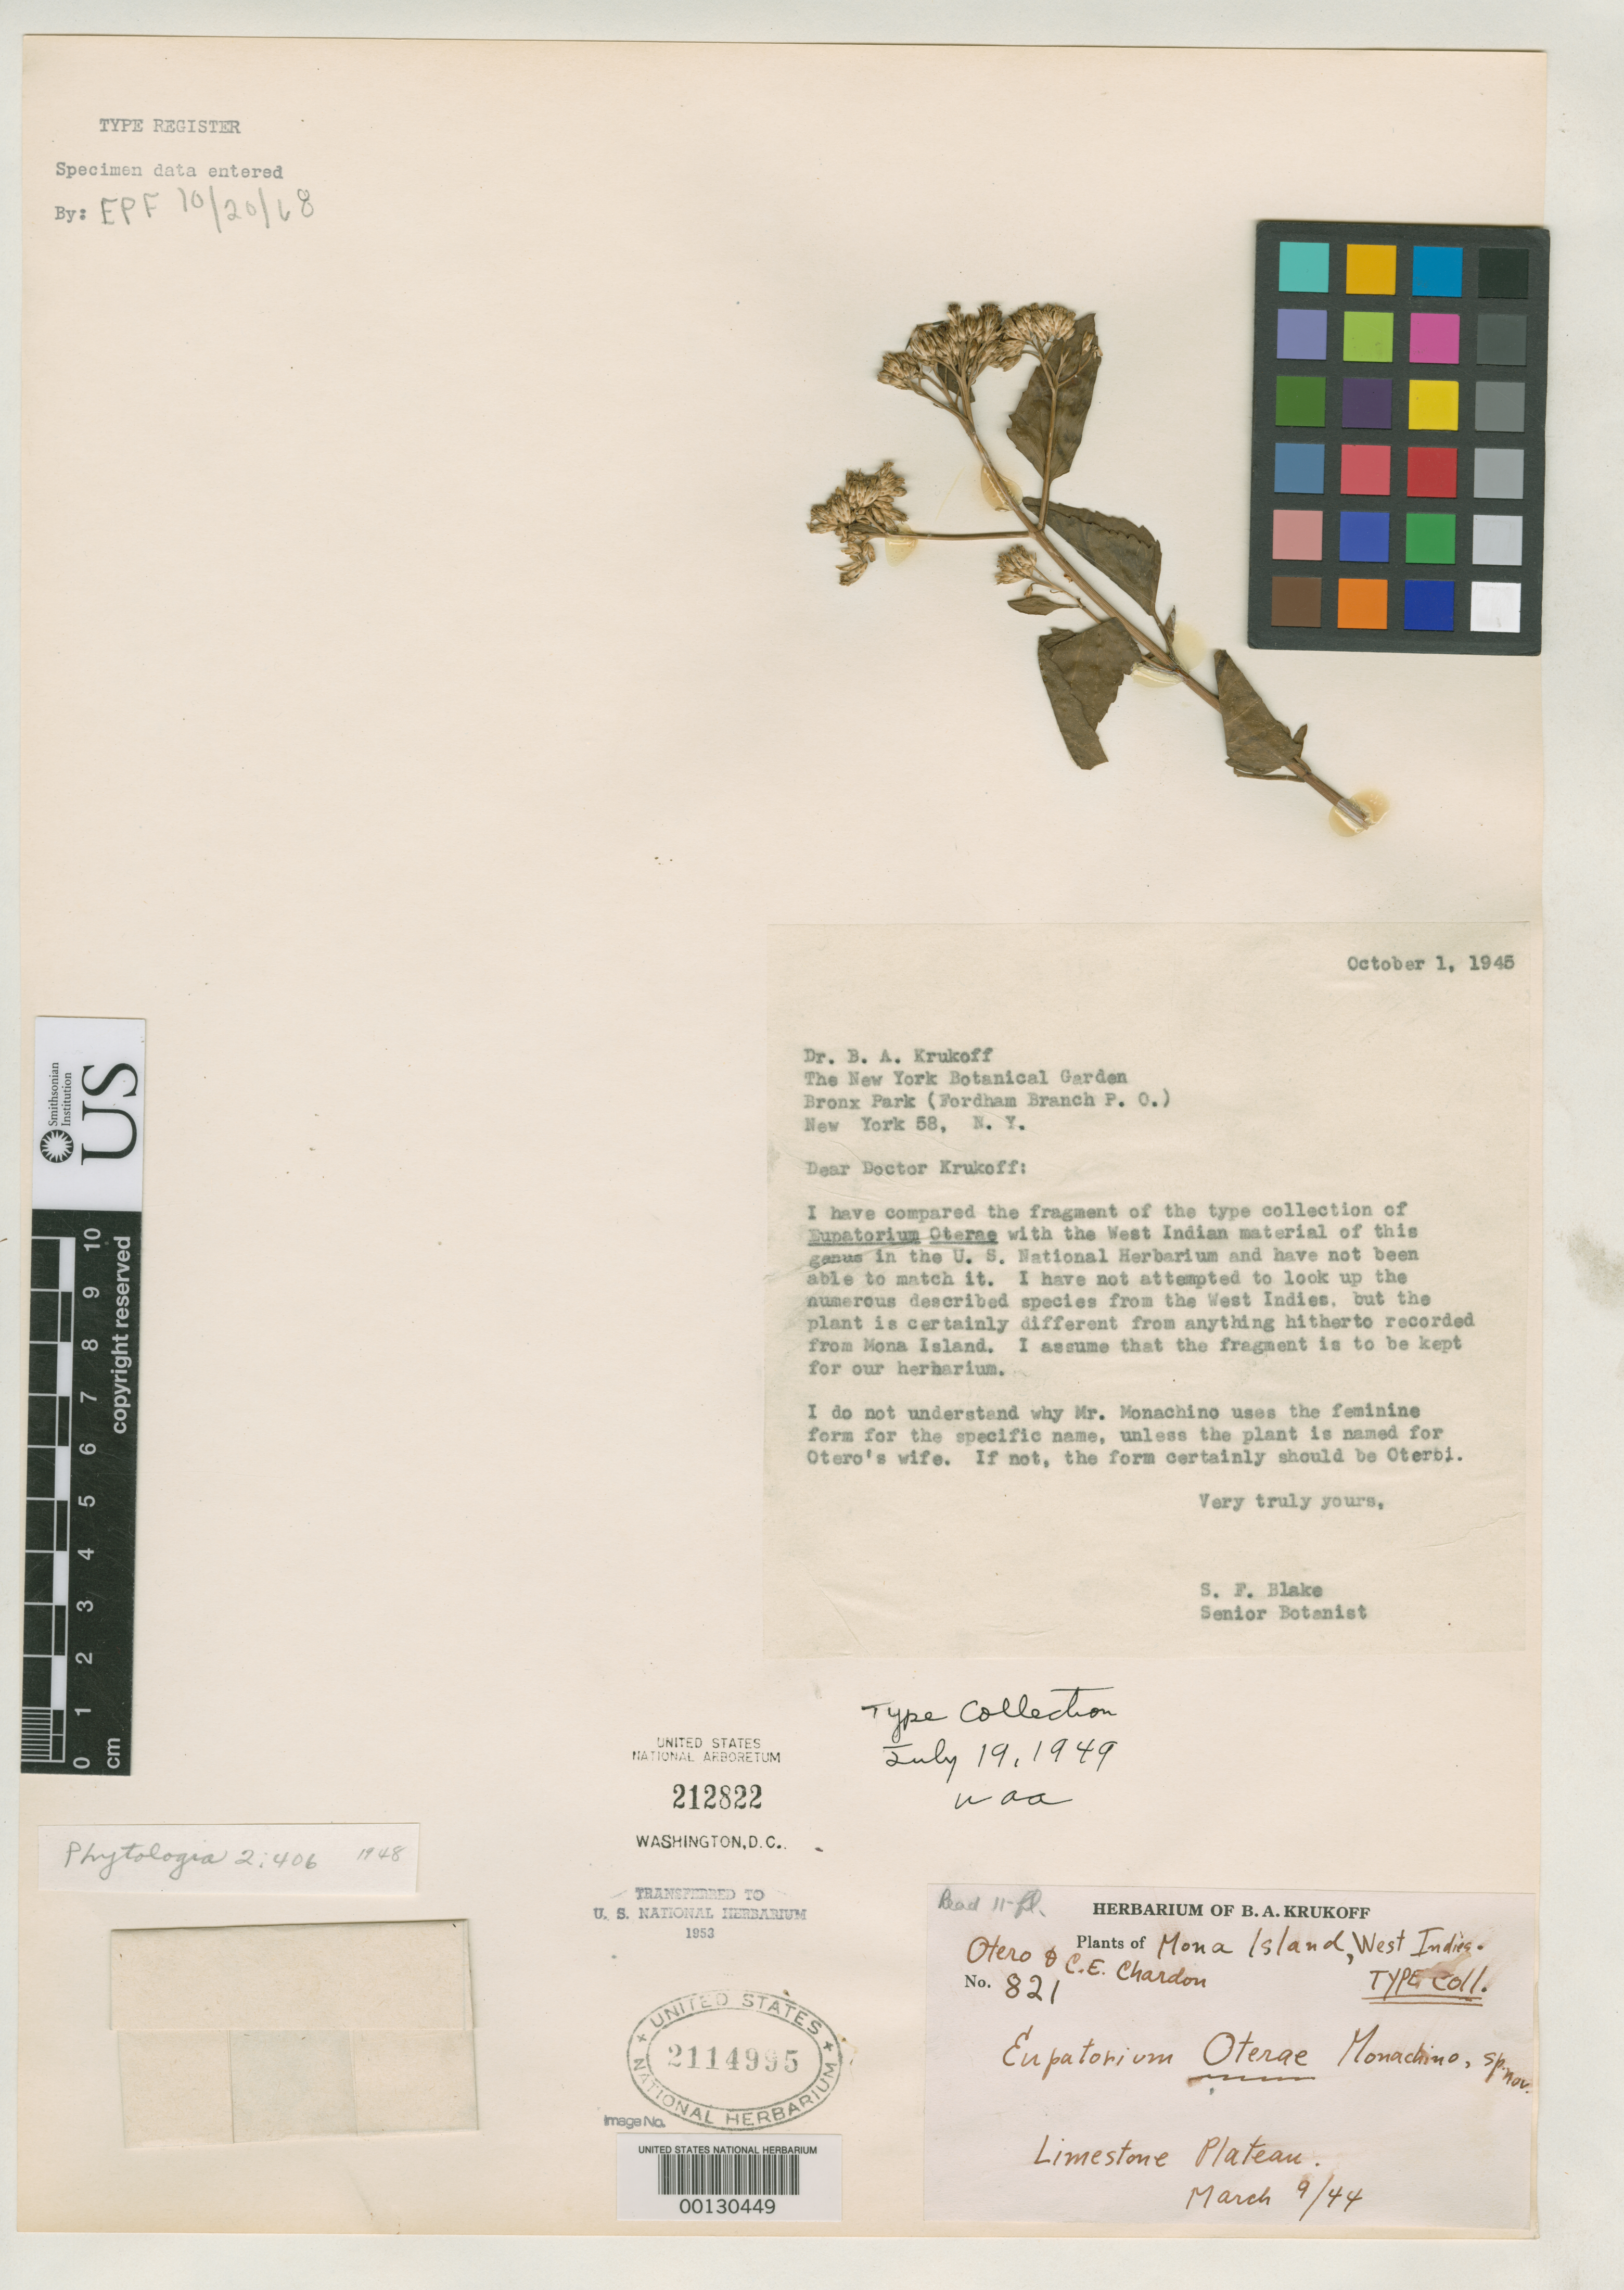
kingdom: Plantae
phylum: Tracheophyta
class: Magnoliopsida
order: Asterales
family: Asteraceae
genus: Eupatorium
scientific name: Eupatorium oteroi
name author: Monach.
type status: Type Material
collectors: M. Otero & C. E. Chardón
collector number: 821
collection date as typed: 09 Mar 1944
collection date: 1944-03-09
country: Puerto Rico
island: Mona Island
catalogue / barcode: US 2114995